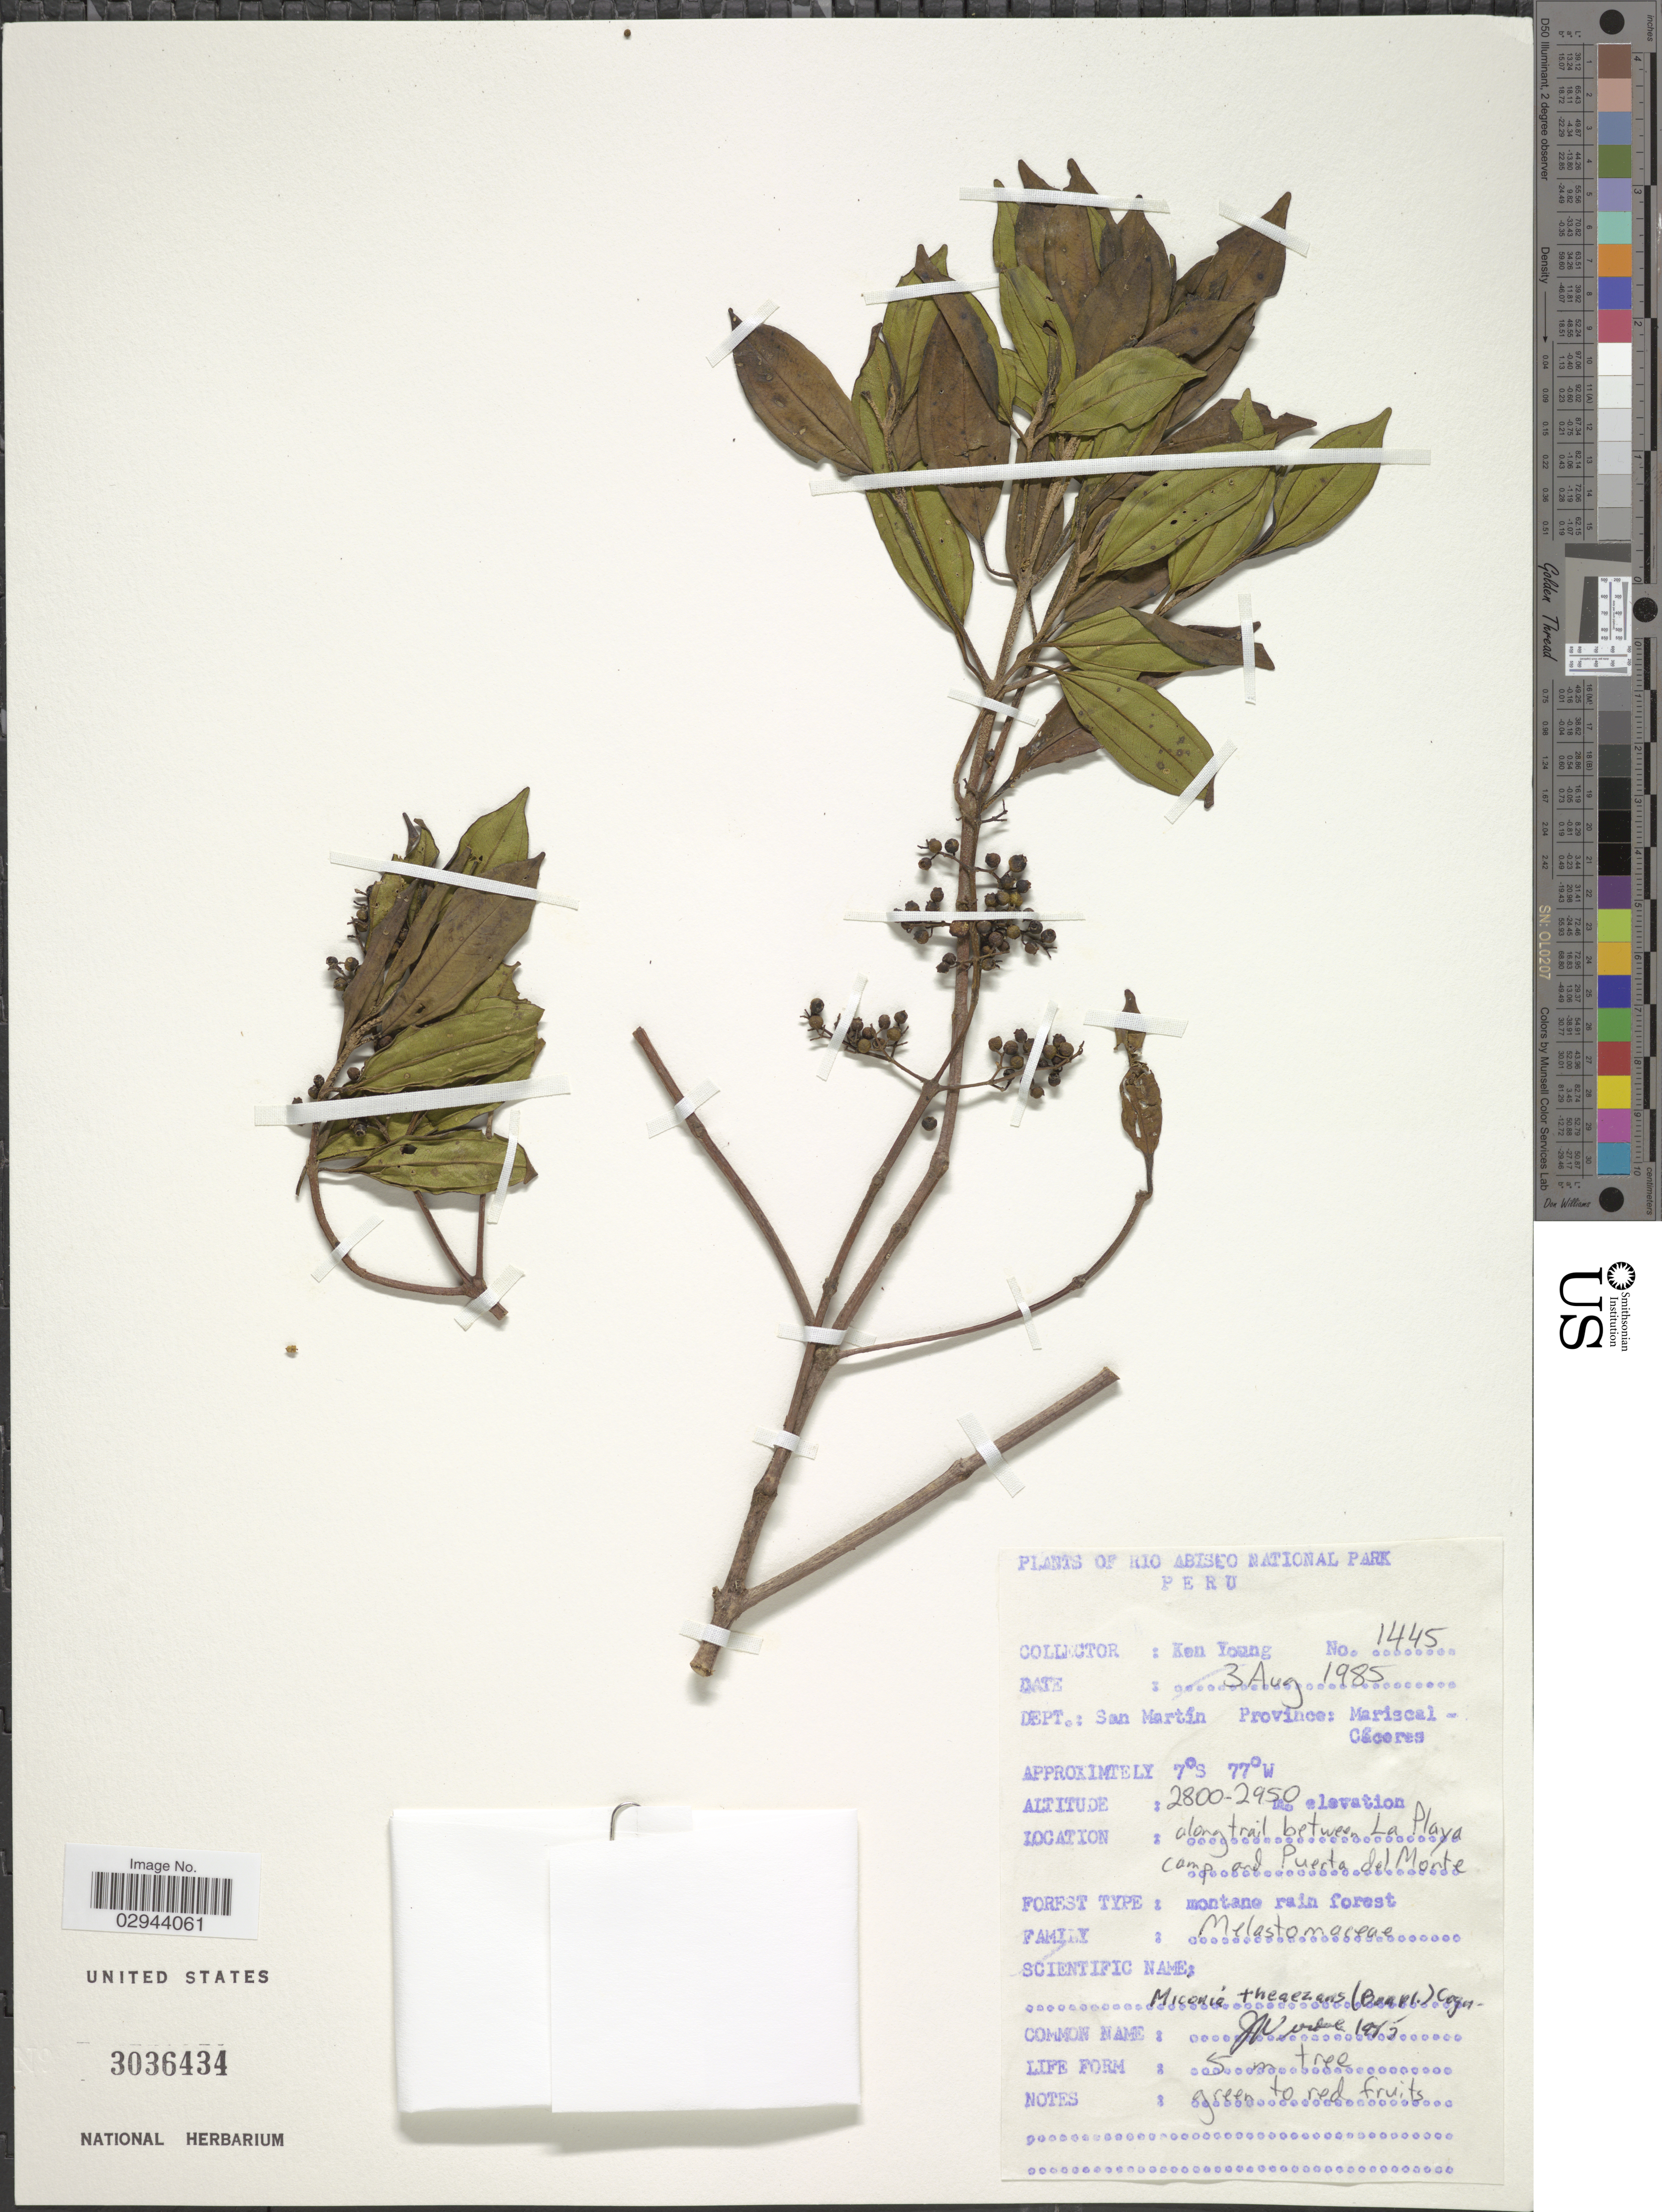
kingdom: Plantae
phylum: Tracheophyta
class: Magnoliopsida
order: Myrtales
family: Melastomataceae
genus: Miconia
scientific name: Miconia theizans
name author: (Bonpl.) Cogn.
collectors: K. Young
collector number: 1445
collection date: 1985-08-03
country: Peru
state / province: San Martín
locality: Dept. San Martín, Province Mariscal-Cáceres, along trail between La Playa Camp and Puerta del Monte.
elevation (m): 2800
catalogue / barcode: US 3036434